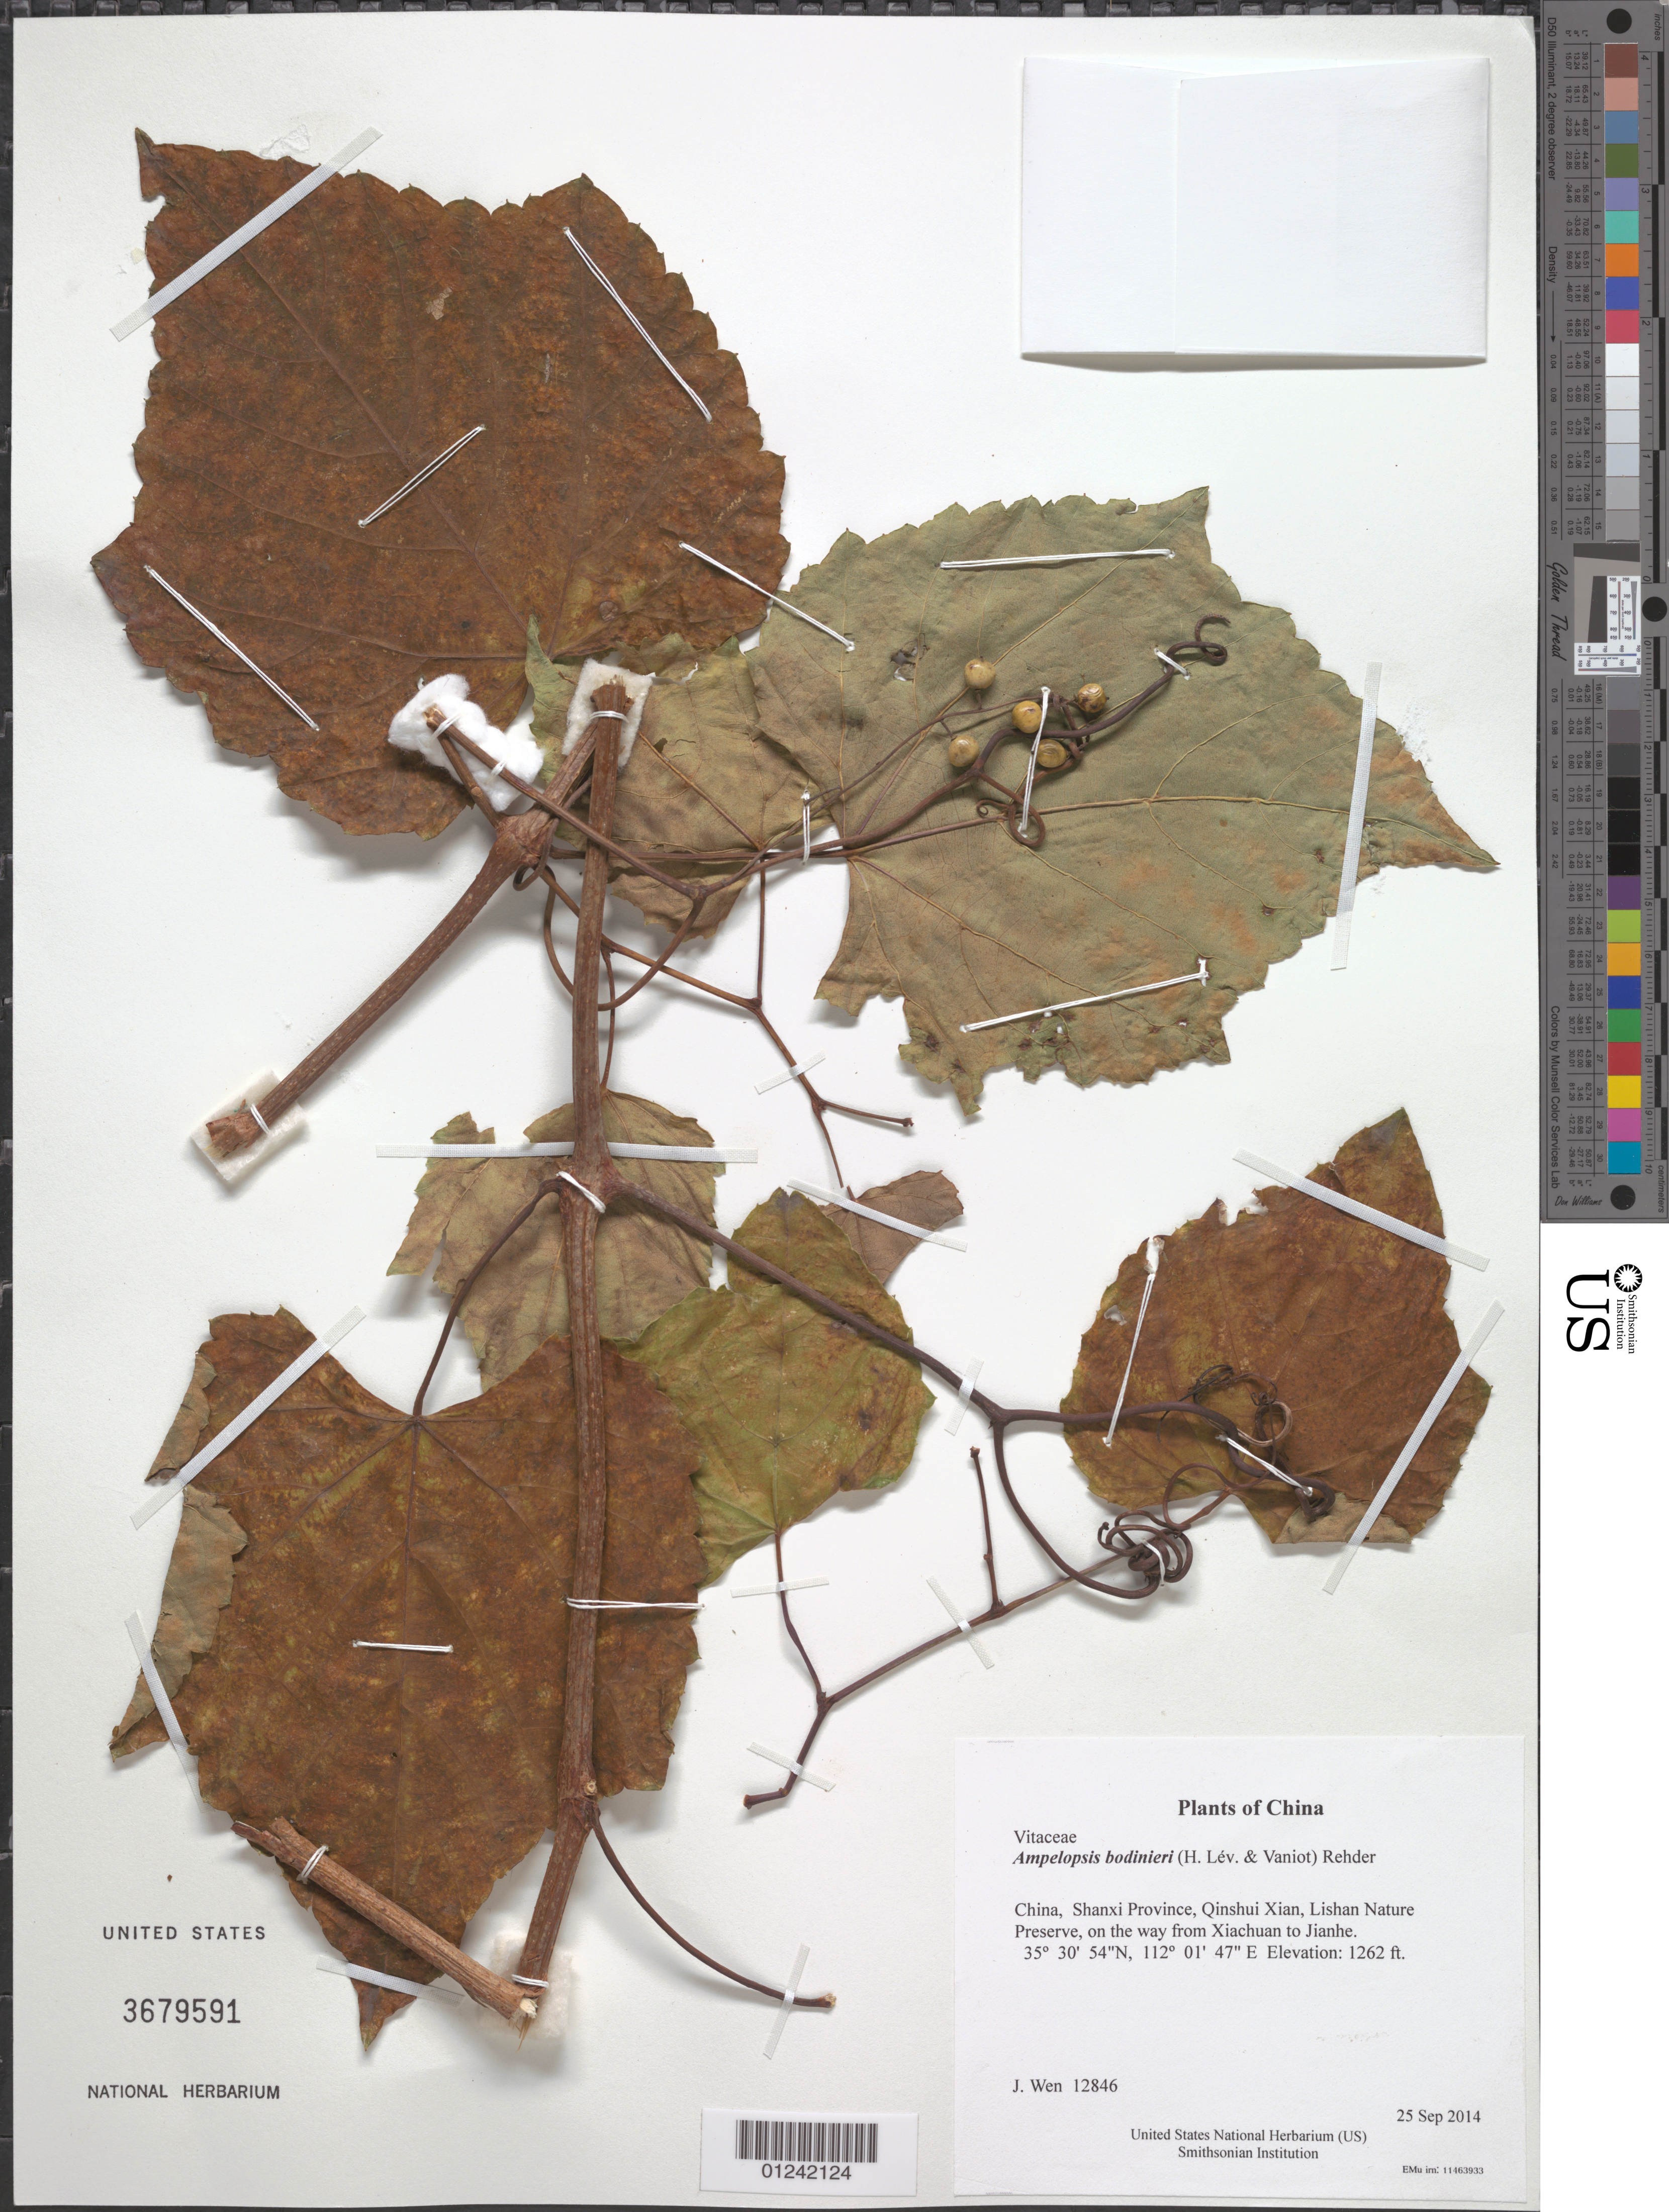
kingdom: Plantae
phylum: Tracheophyta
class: Magnoliopsida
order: Vitales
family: Vitaceae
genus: Ampelopsis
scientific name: Ampelopsis bodinieri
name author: (H. Lév. & Vaniot) Rehder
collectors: J. Wen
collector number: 12846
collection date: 2014-09-25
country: China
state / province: Shanxi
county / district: Qinshui Xian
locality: Lishan Nature Preserve, on the way from Xiachuan to Jianhe.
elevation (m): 385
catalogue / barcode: US 3679591